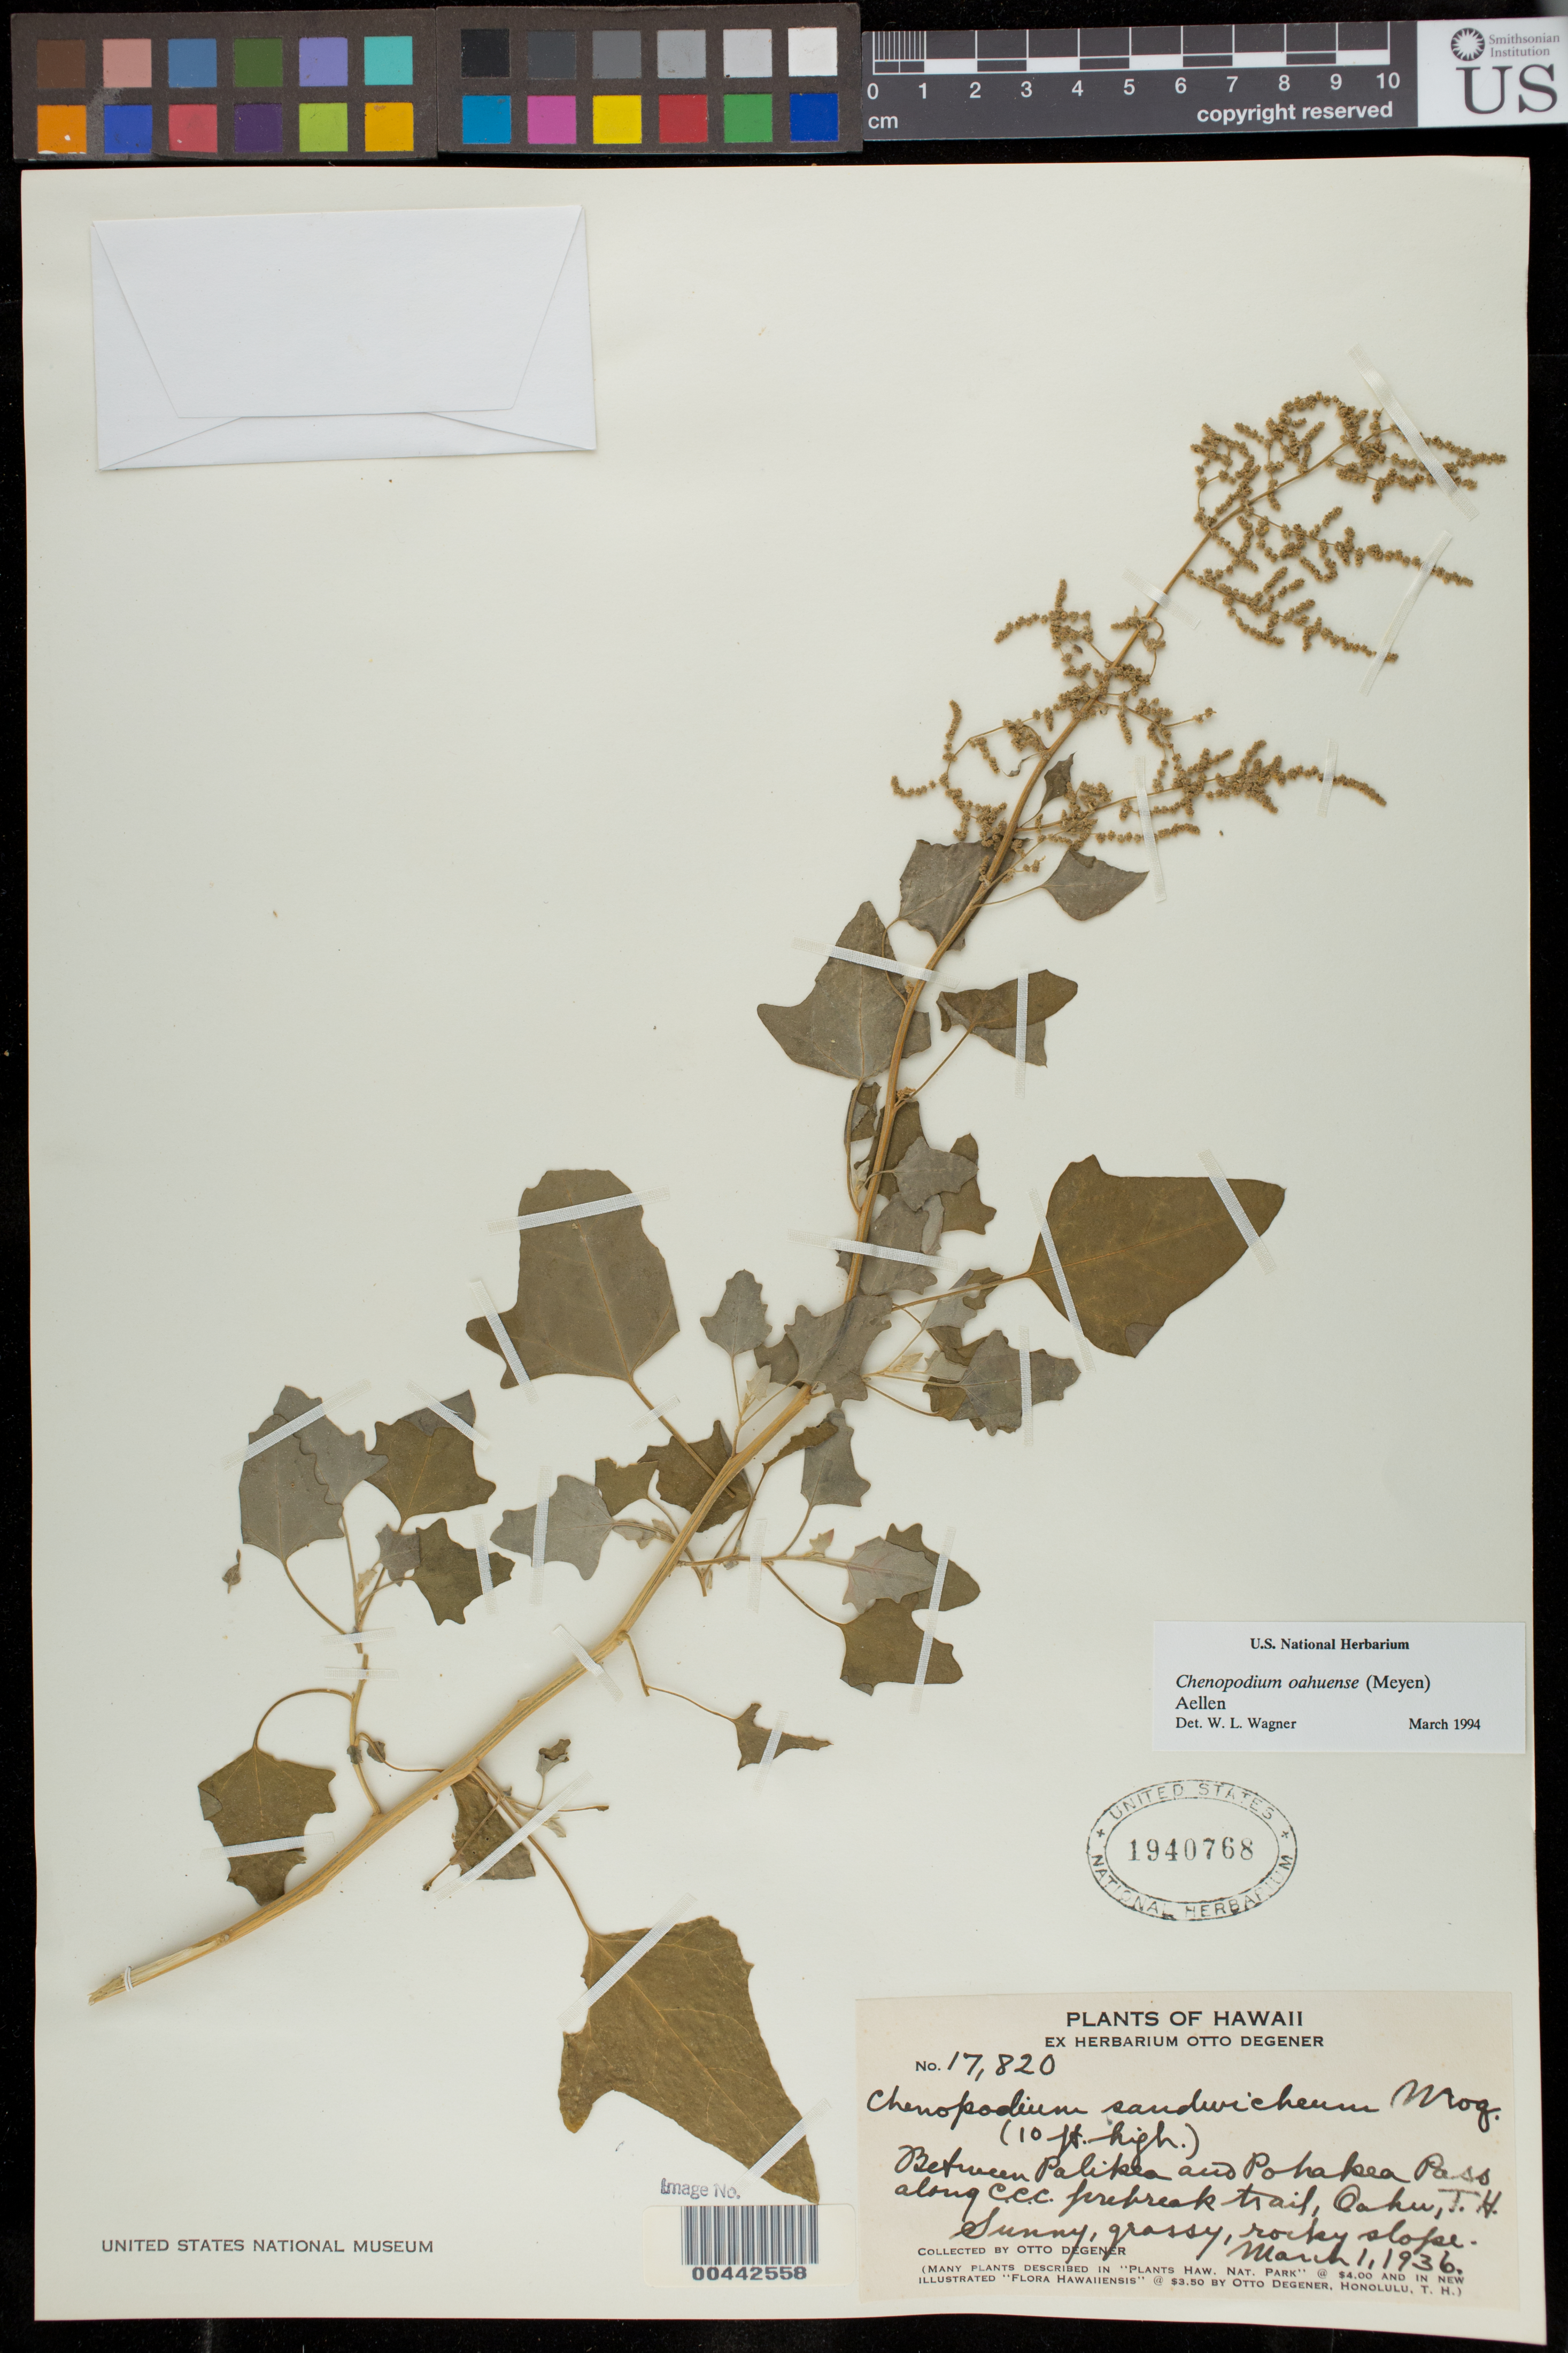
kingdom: Plantae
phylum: Tracheophyta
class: Magnoliopsida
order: Caryophyllales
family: Amaranthaceae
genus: Chenopodium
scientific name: Chenopodium oahuense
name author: (Meyen) Aellen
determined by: Wagner, W. L., (BOT), Smithsonian Institution - National Museum of Natural History (UNITED STATES)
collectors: O. Degener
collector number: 17820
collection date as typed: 1 Mar 1936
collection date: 1936-03-01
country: United States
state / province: Hawaii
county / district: Honolulu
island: Oahu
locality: Between Palikea and Pohakea Pass along C.C.C. firebreak trail.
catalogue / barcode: US 1940768